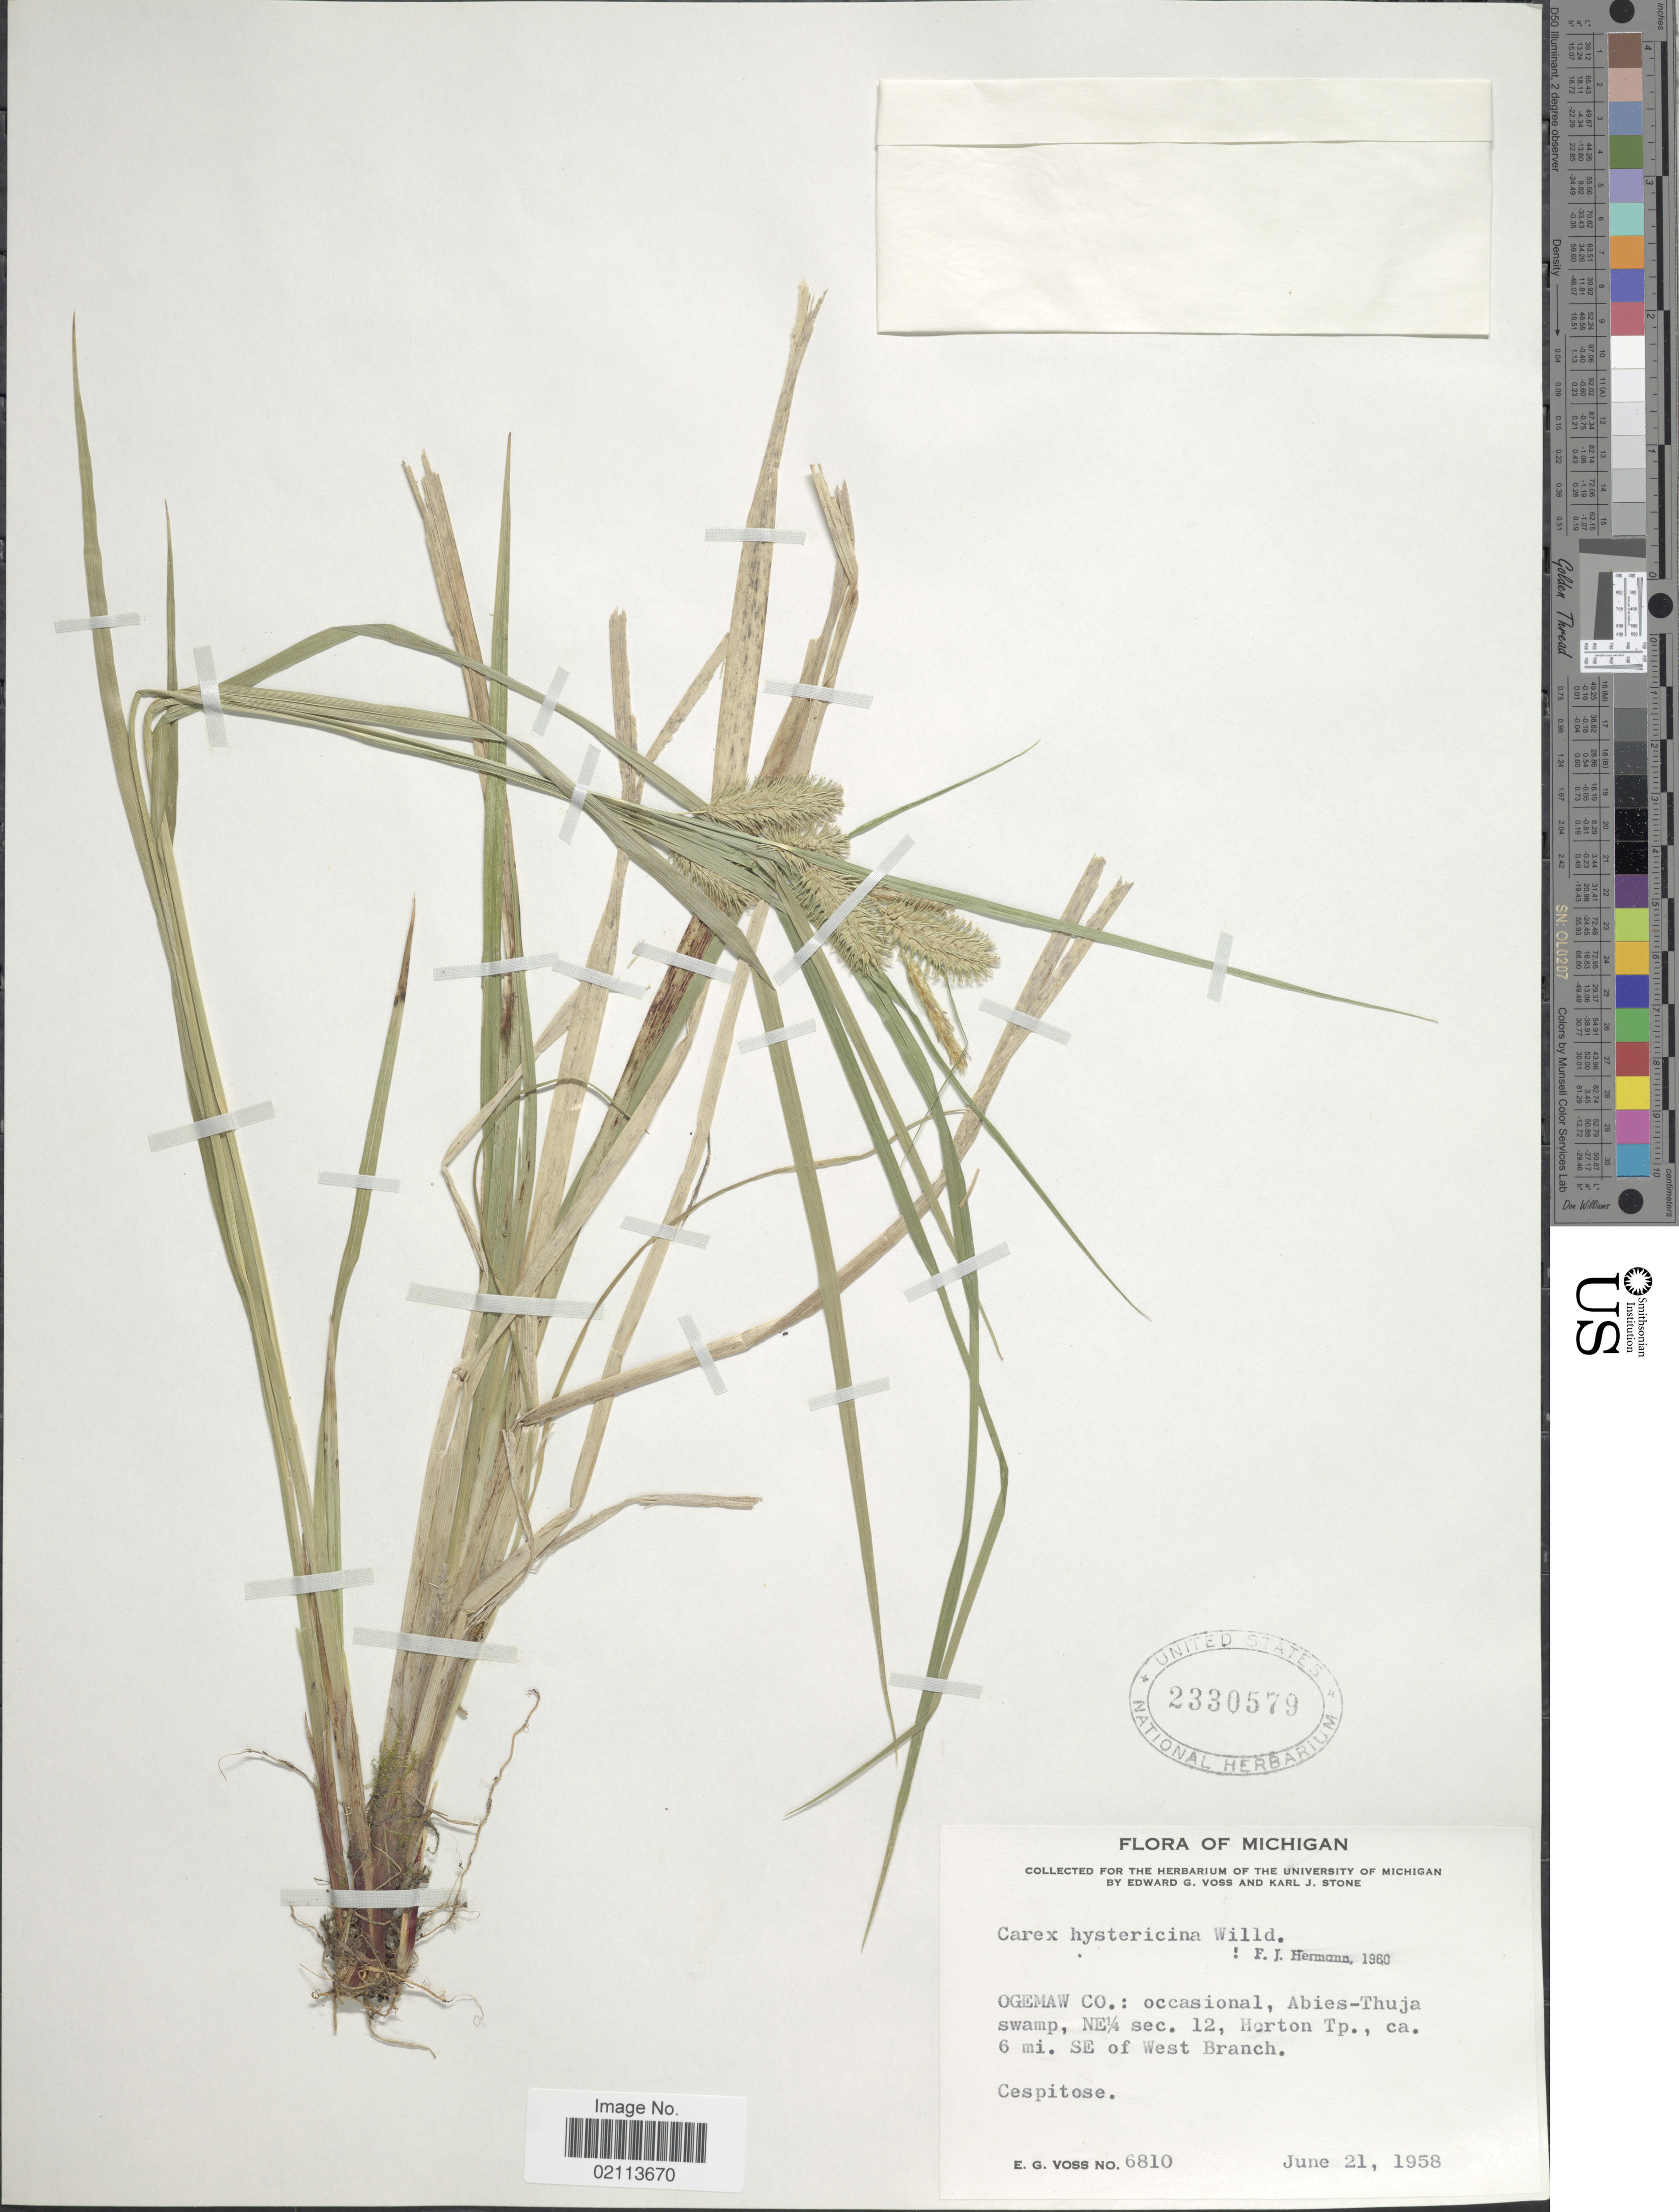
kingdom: Plantae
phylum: Tracheophyta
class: Liliopsida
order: Poales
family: Cyperaceae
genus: Carex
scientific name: Carex hystericina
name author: Muhl. ex Willd.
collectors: E. G. Voss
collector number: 6810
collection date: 1958-06-21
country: United States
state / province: Michigan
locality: Ogemaw Co.: Abies-Thuja swamp, NE¼ sec. 12, Horton Tp., ca 6 mi SE of West Branch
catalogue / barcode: US 2330579